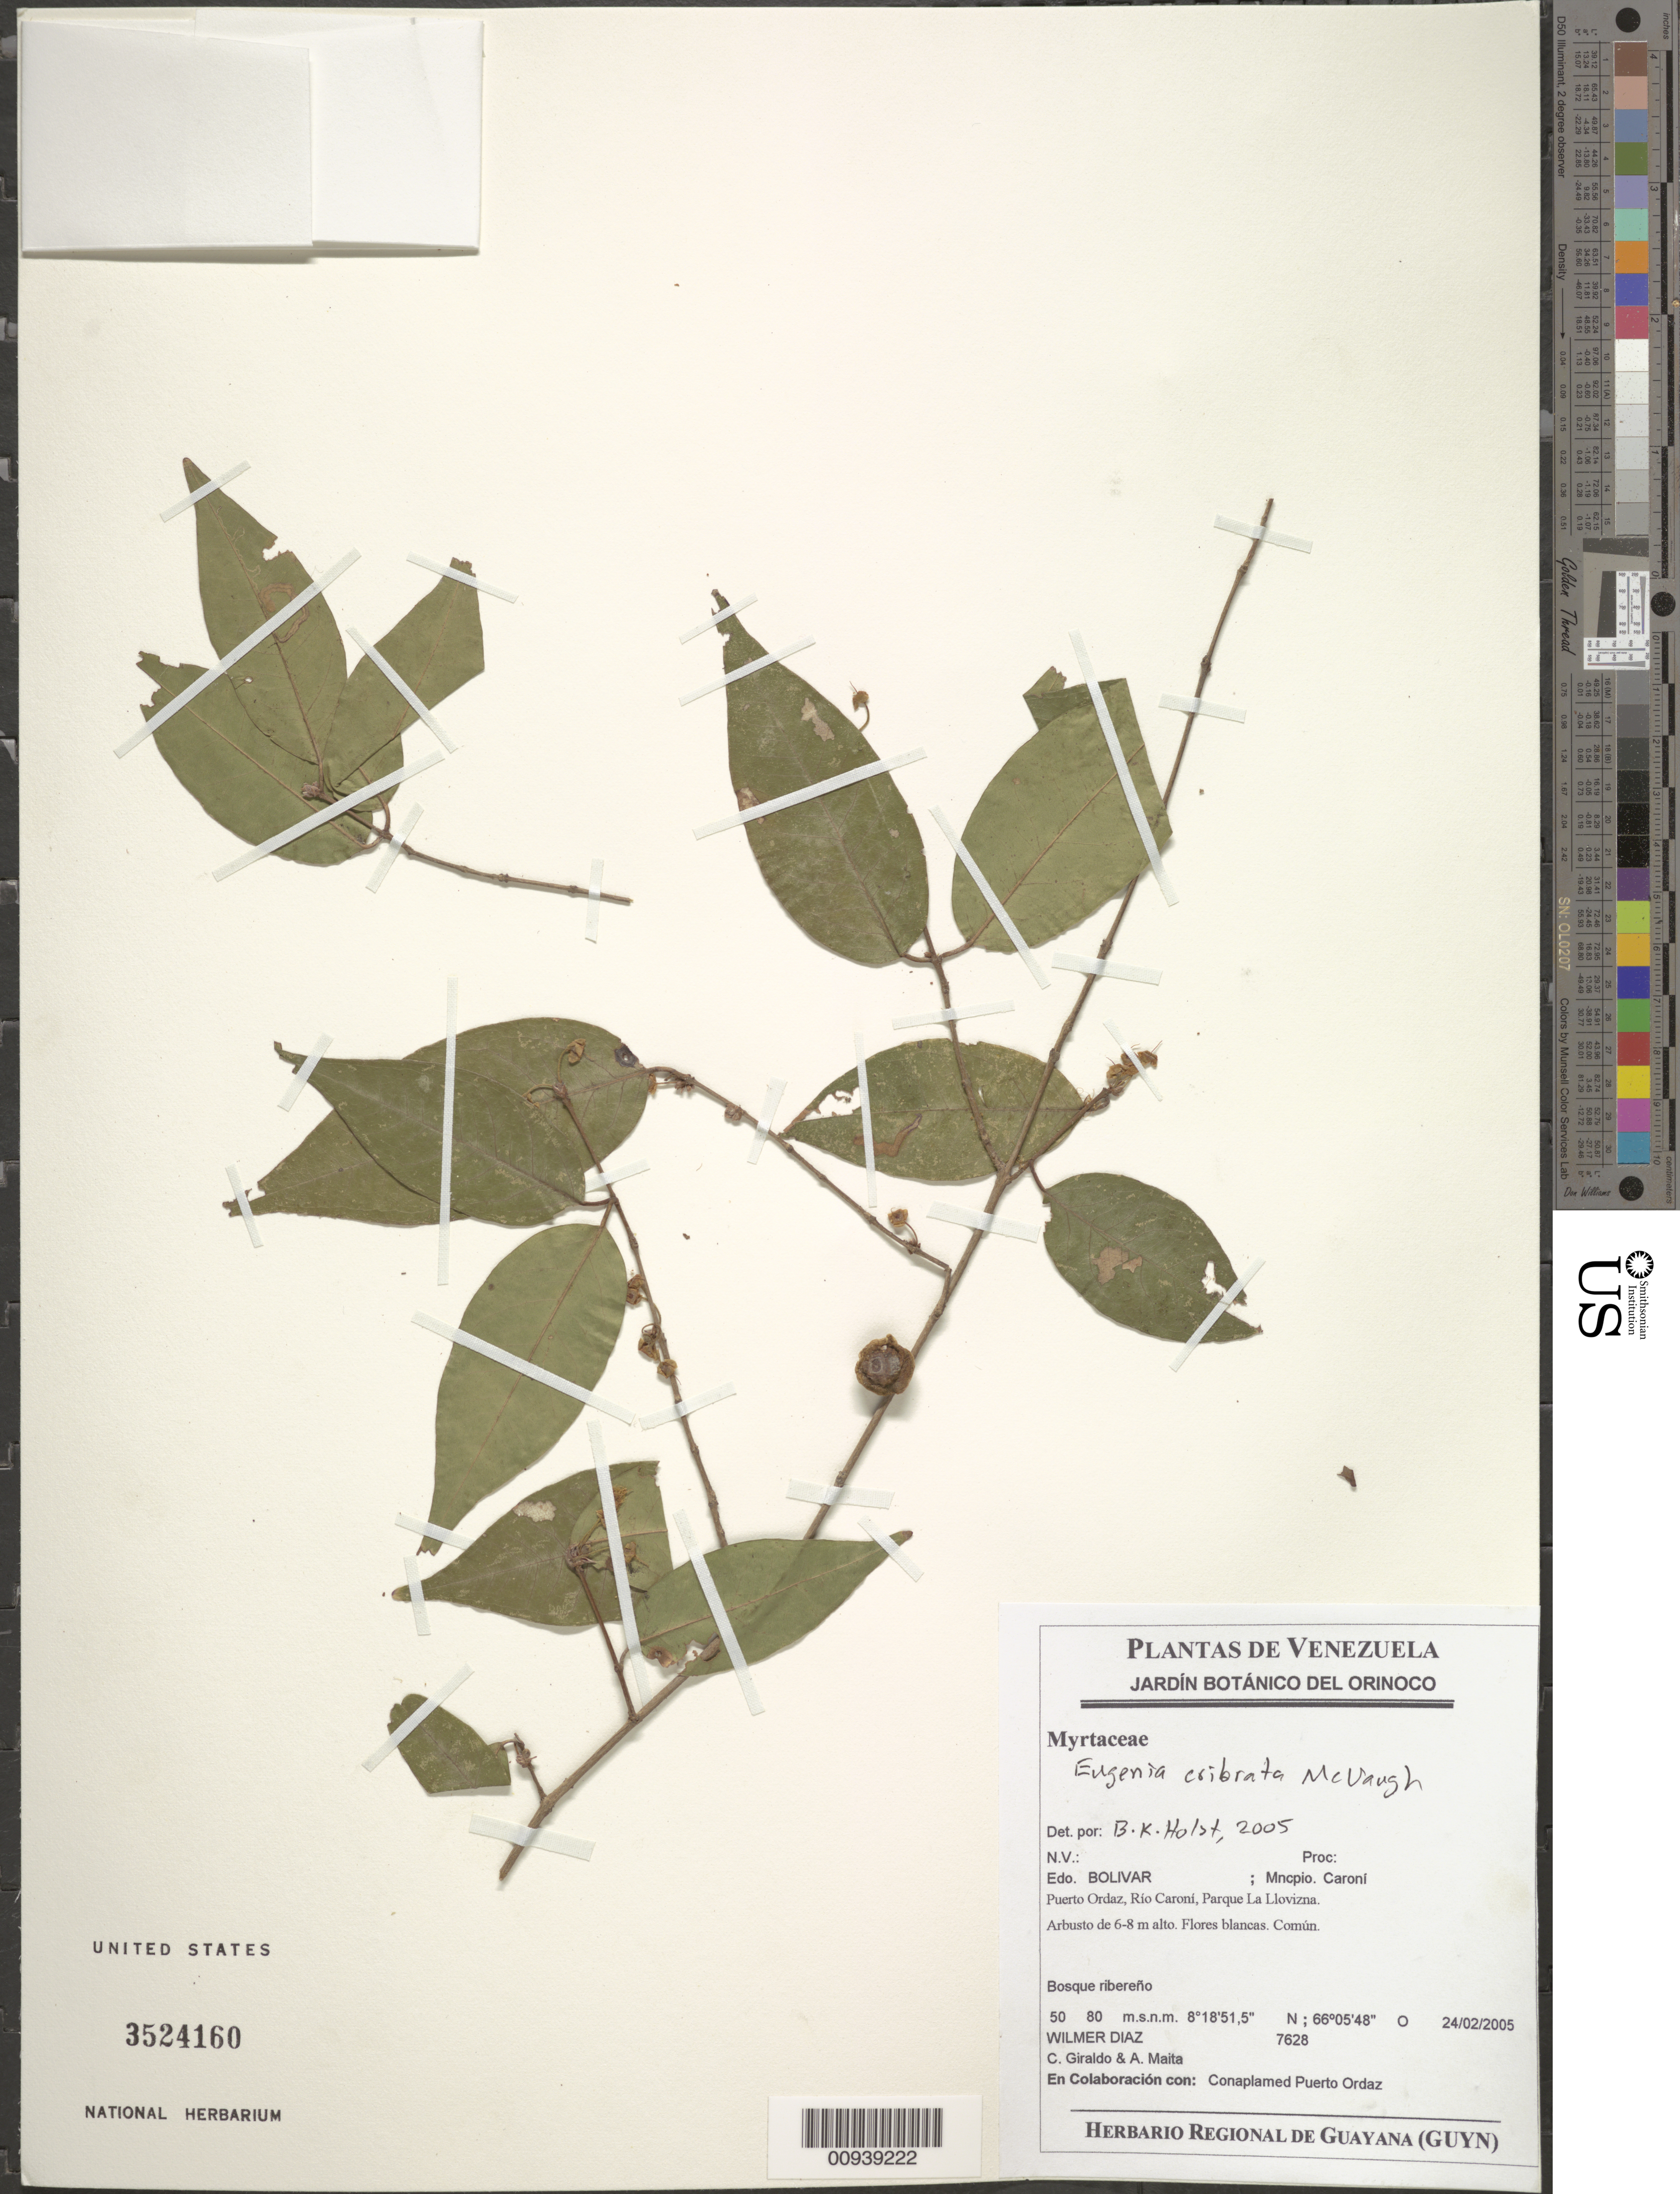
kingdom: Plantae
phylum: Tracheophyta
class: Magnoliopsida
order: Myrtales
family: Myrtaceae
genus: Eugenia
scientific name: Eugenia cribrata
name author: McVaugh in Maguire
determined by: Holst, Bruce K.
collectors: W. Díaz P., C. Giraldo, A. Maita & P. Ordaz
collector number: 7628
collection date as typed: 24-Feb-05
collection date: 2005-02-24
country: Venezuela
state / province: Amazonas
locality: Mun. Caroni. Puerto Ordaz, Rio Caroni, Parque La Llovizna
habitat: Bosque ribereno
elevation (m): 50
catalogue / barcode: US 3524160